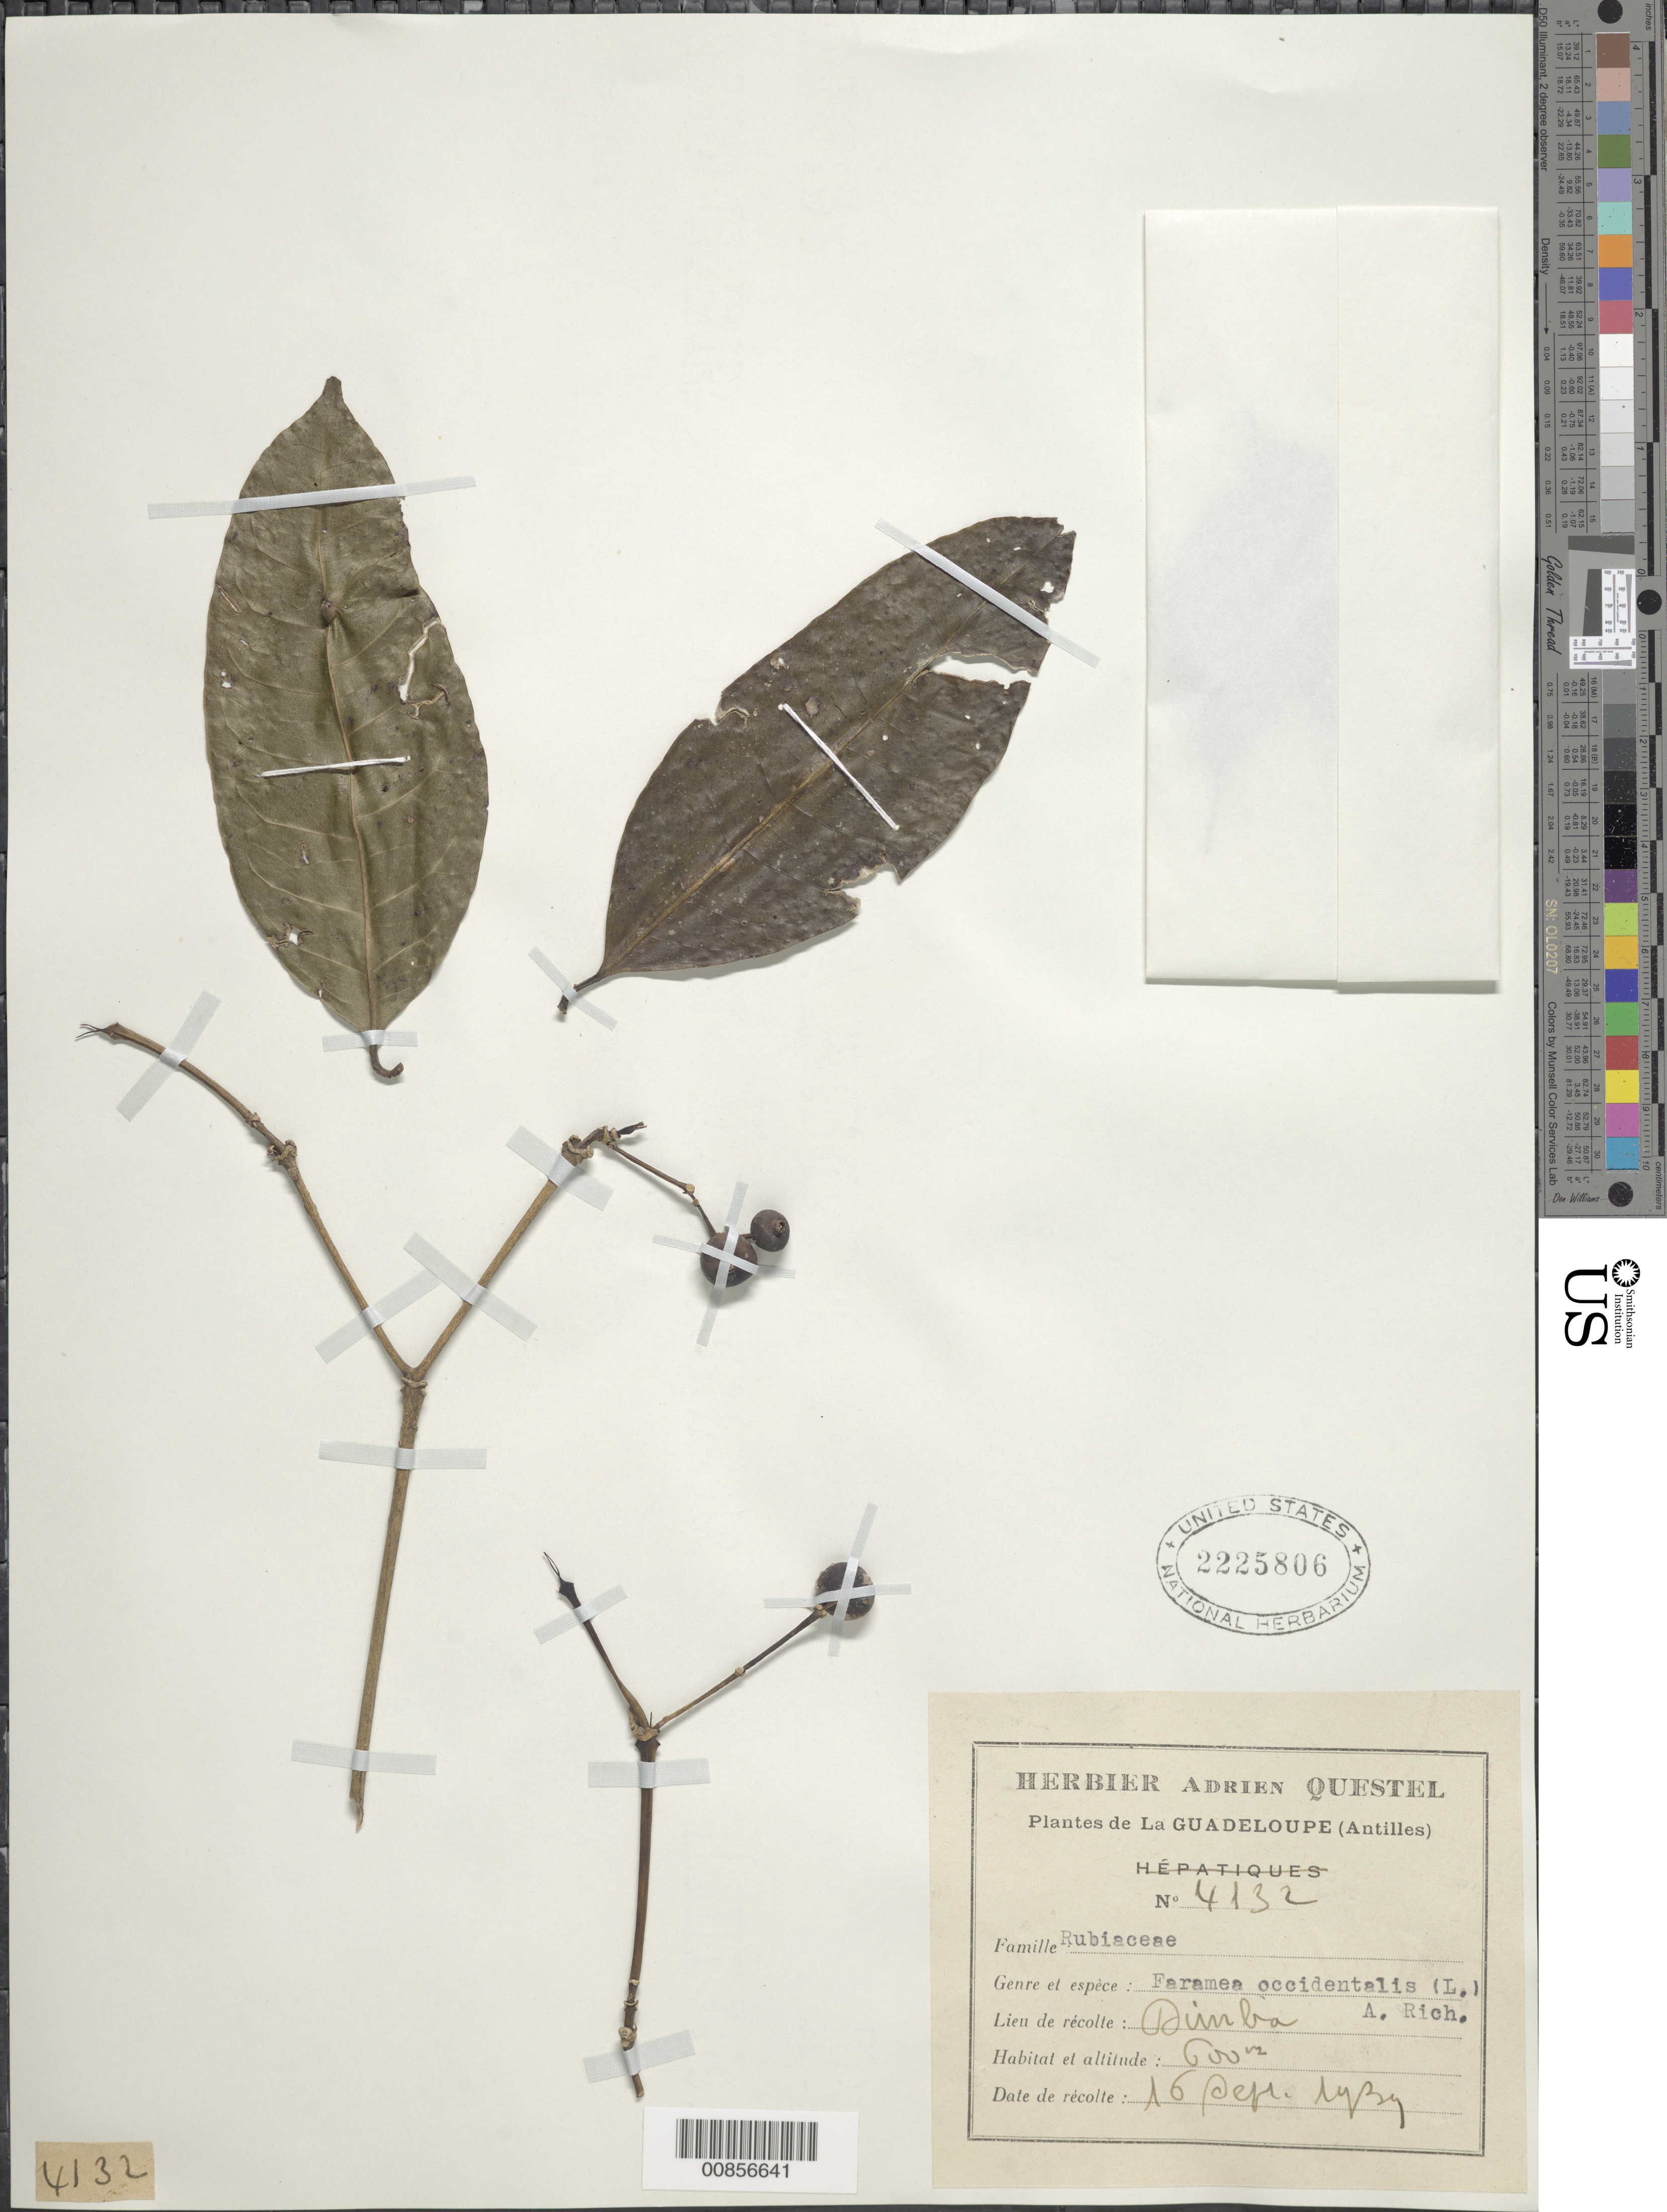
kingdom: Plantae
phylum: Tracheophyta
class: Magnoliopsida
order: Gentianales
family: Rubiaceae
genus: Faramea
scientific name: Faramea occidentalis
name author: (L.) A. Rich.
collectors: A. Questel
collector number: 4132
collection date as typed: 16 Sep 1939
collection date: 1939-09-16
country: Guadeloupe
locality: Dimba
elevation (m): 600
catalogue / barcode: US 2225806